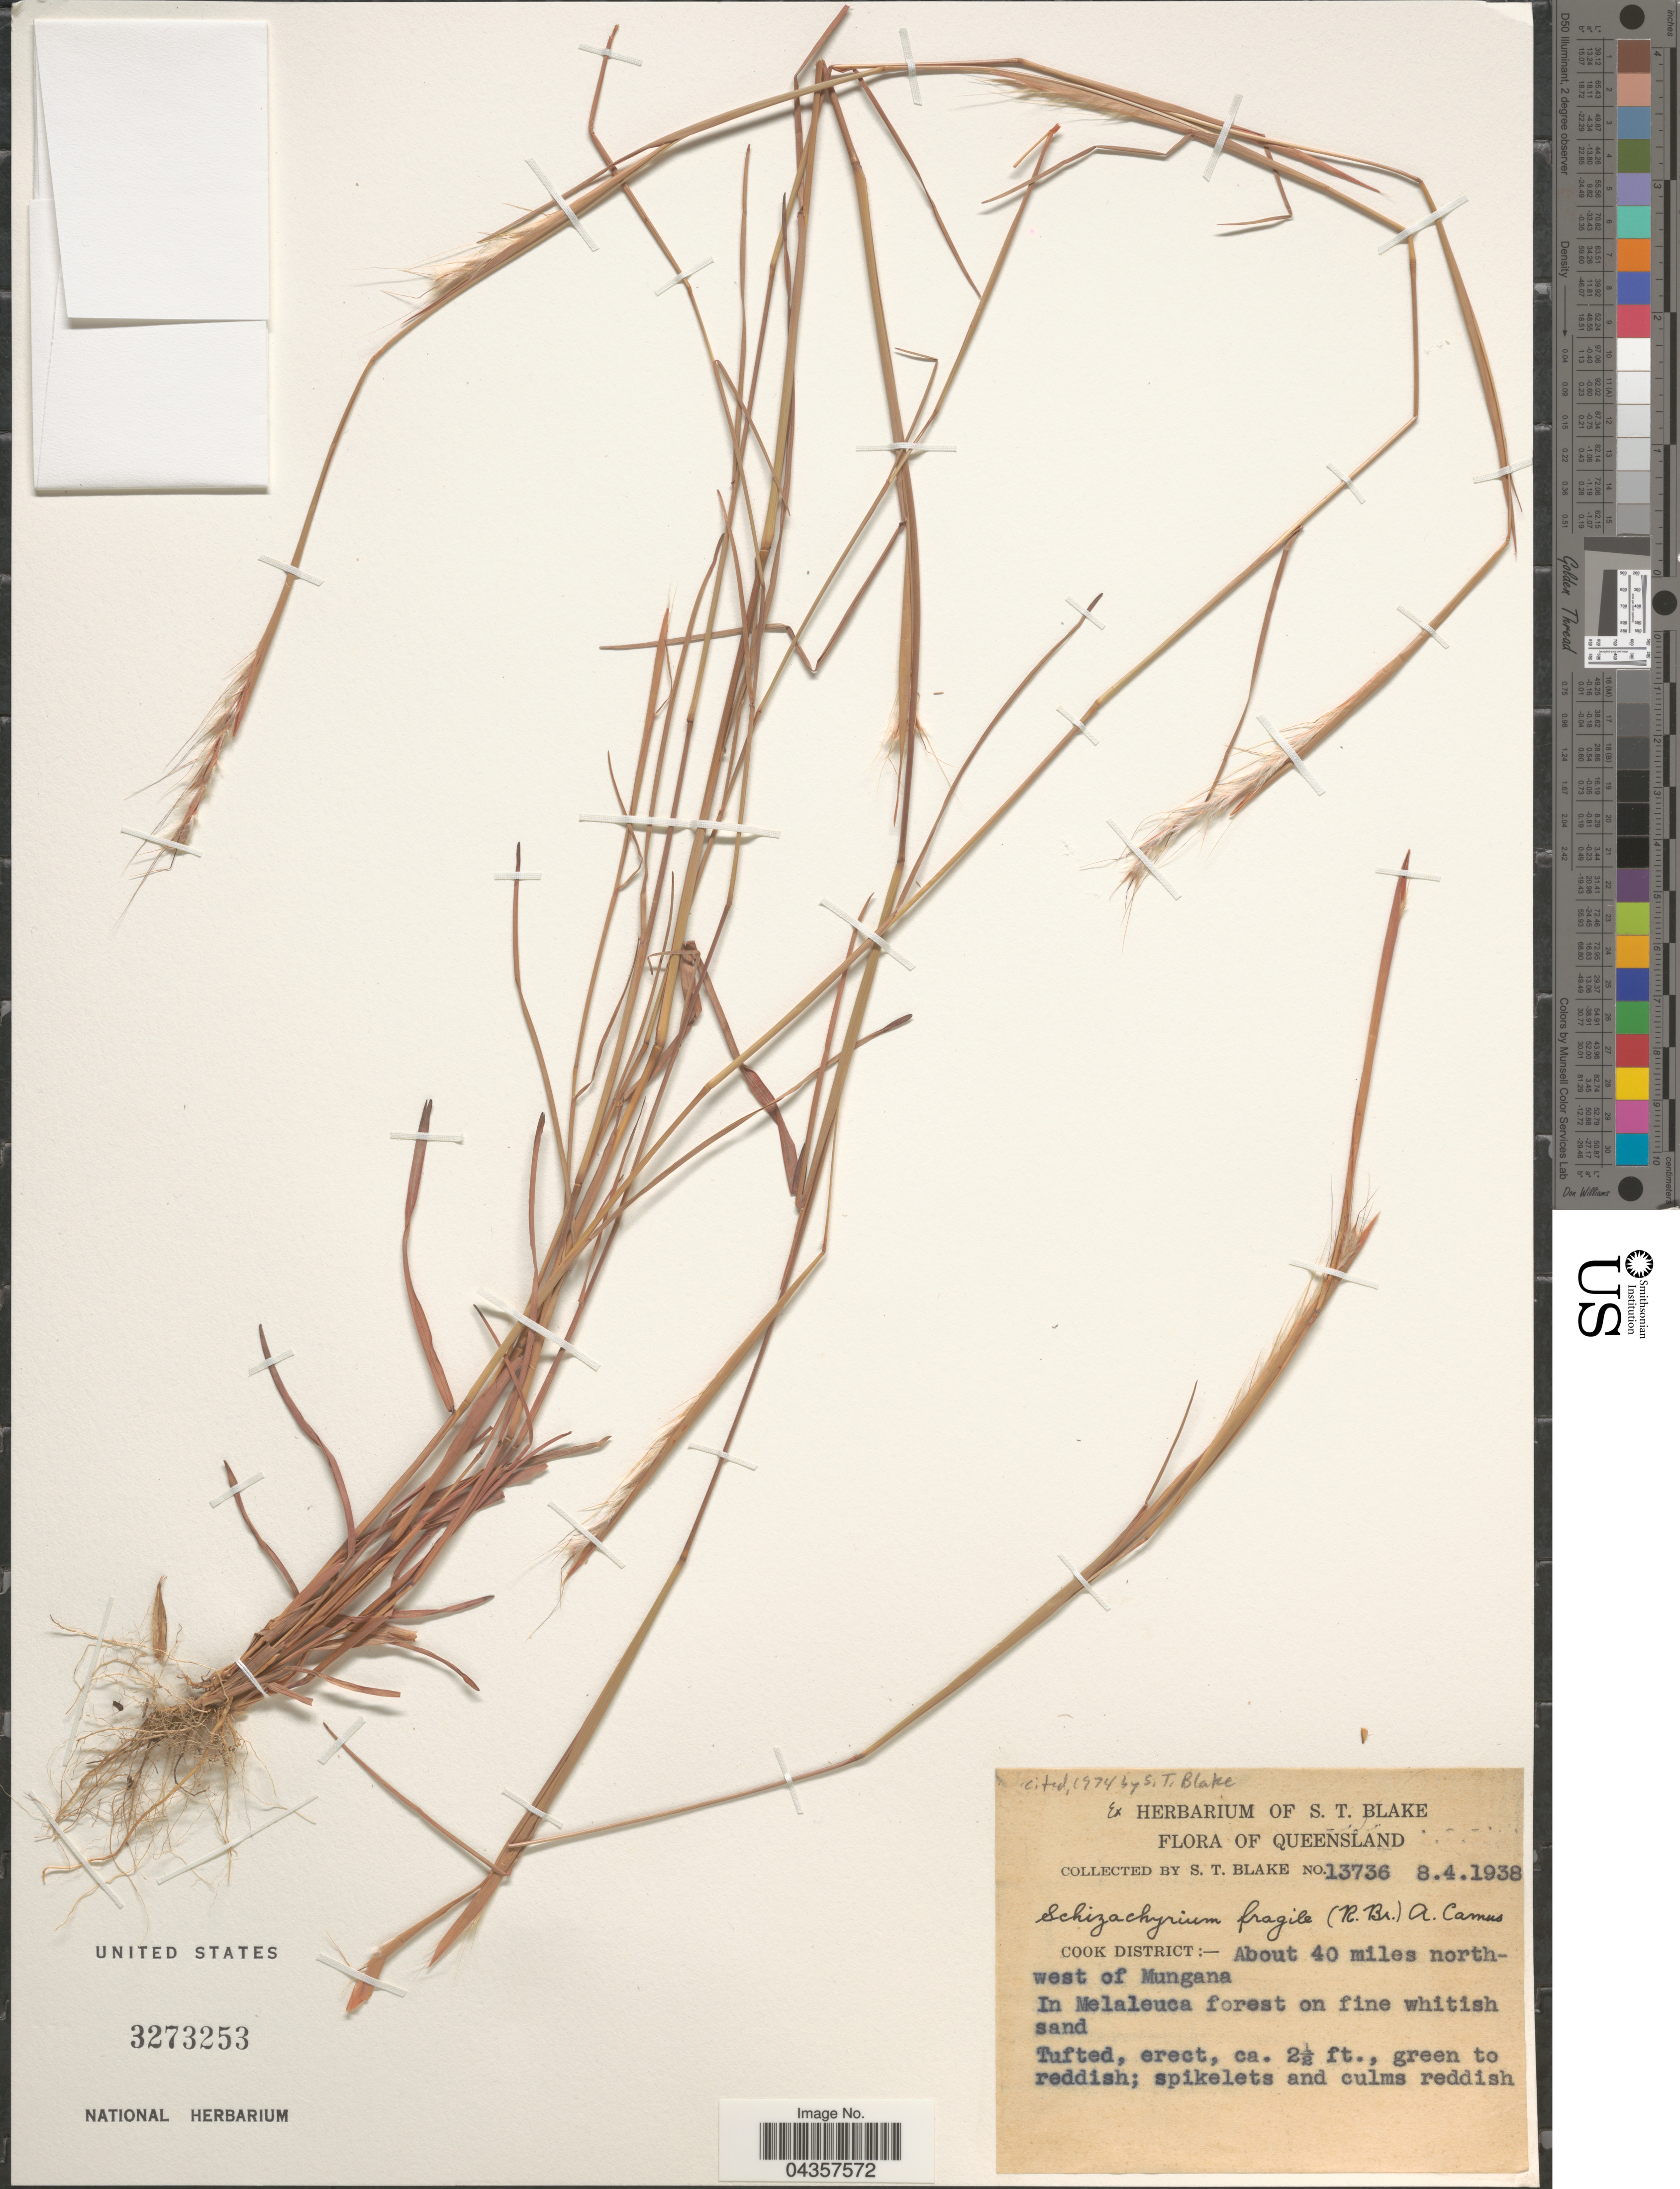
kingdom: Plantae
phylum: Tracheophyta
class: Liliopsida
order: Poales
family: Poaceae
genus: Schizachyrium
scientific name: Schizachyrium fragile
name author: (R. Br.) A. Camus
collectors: S. T. Blake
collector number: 13736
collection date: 1938-04-08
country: Australia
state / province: Queensland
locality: Cook District: - About 40 miles northwest of Mungana.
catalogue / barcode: US 3273253